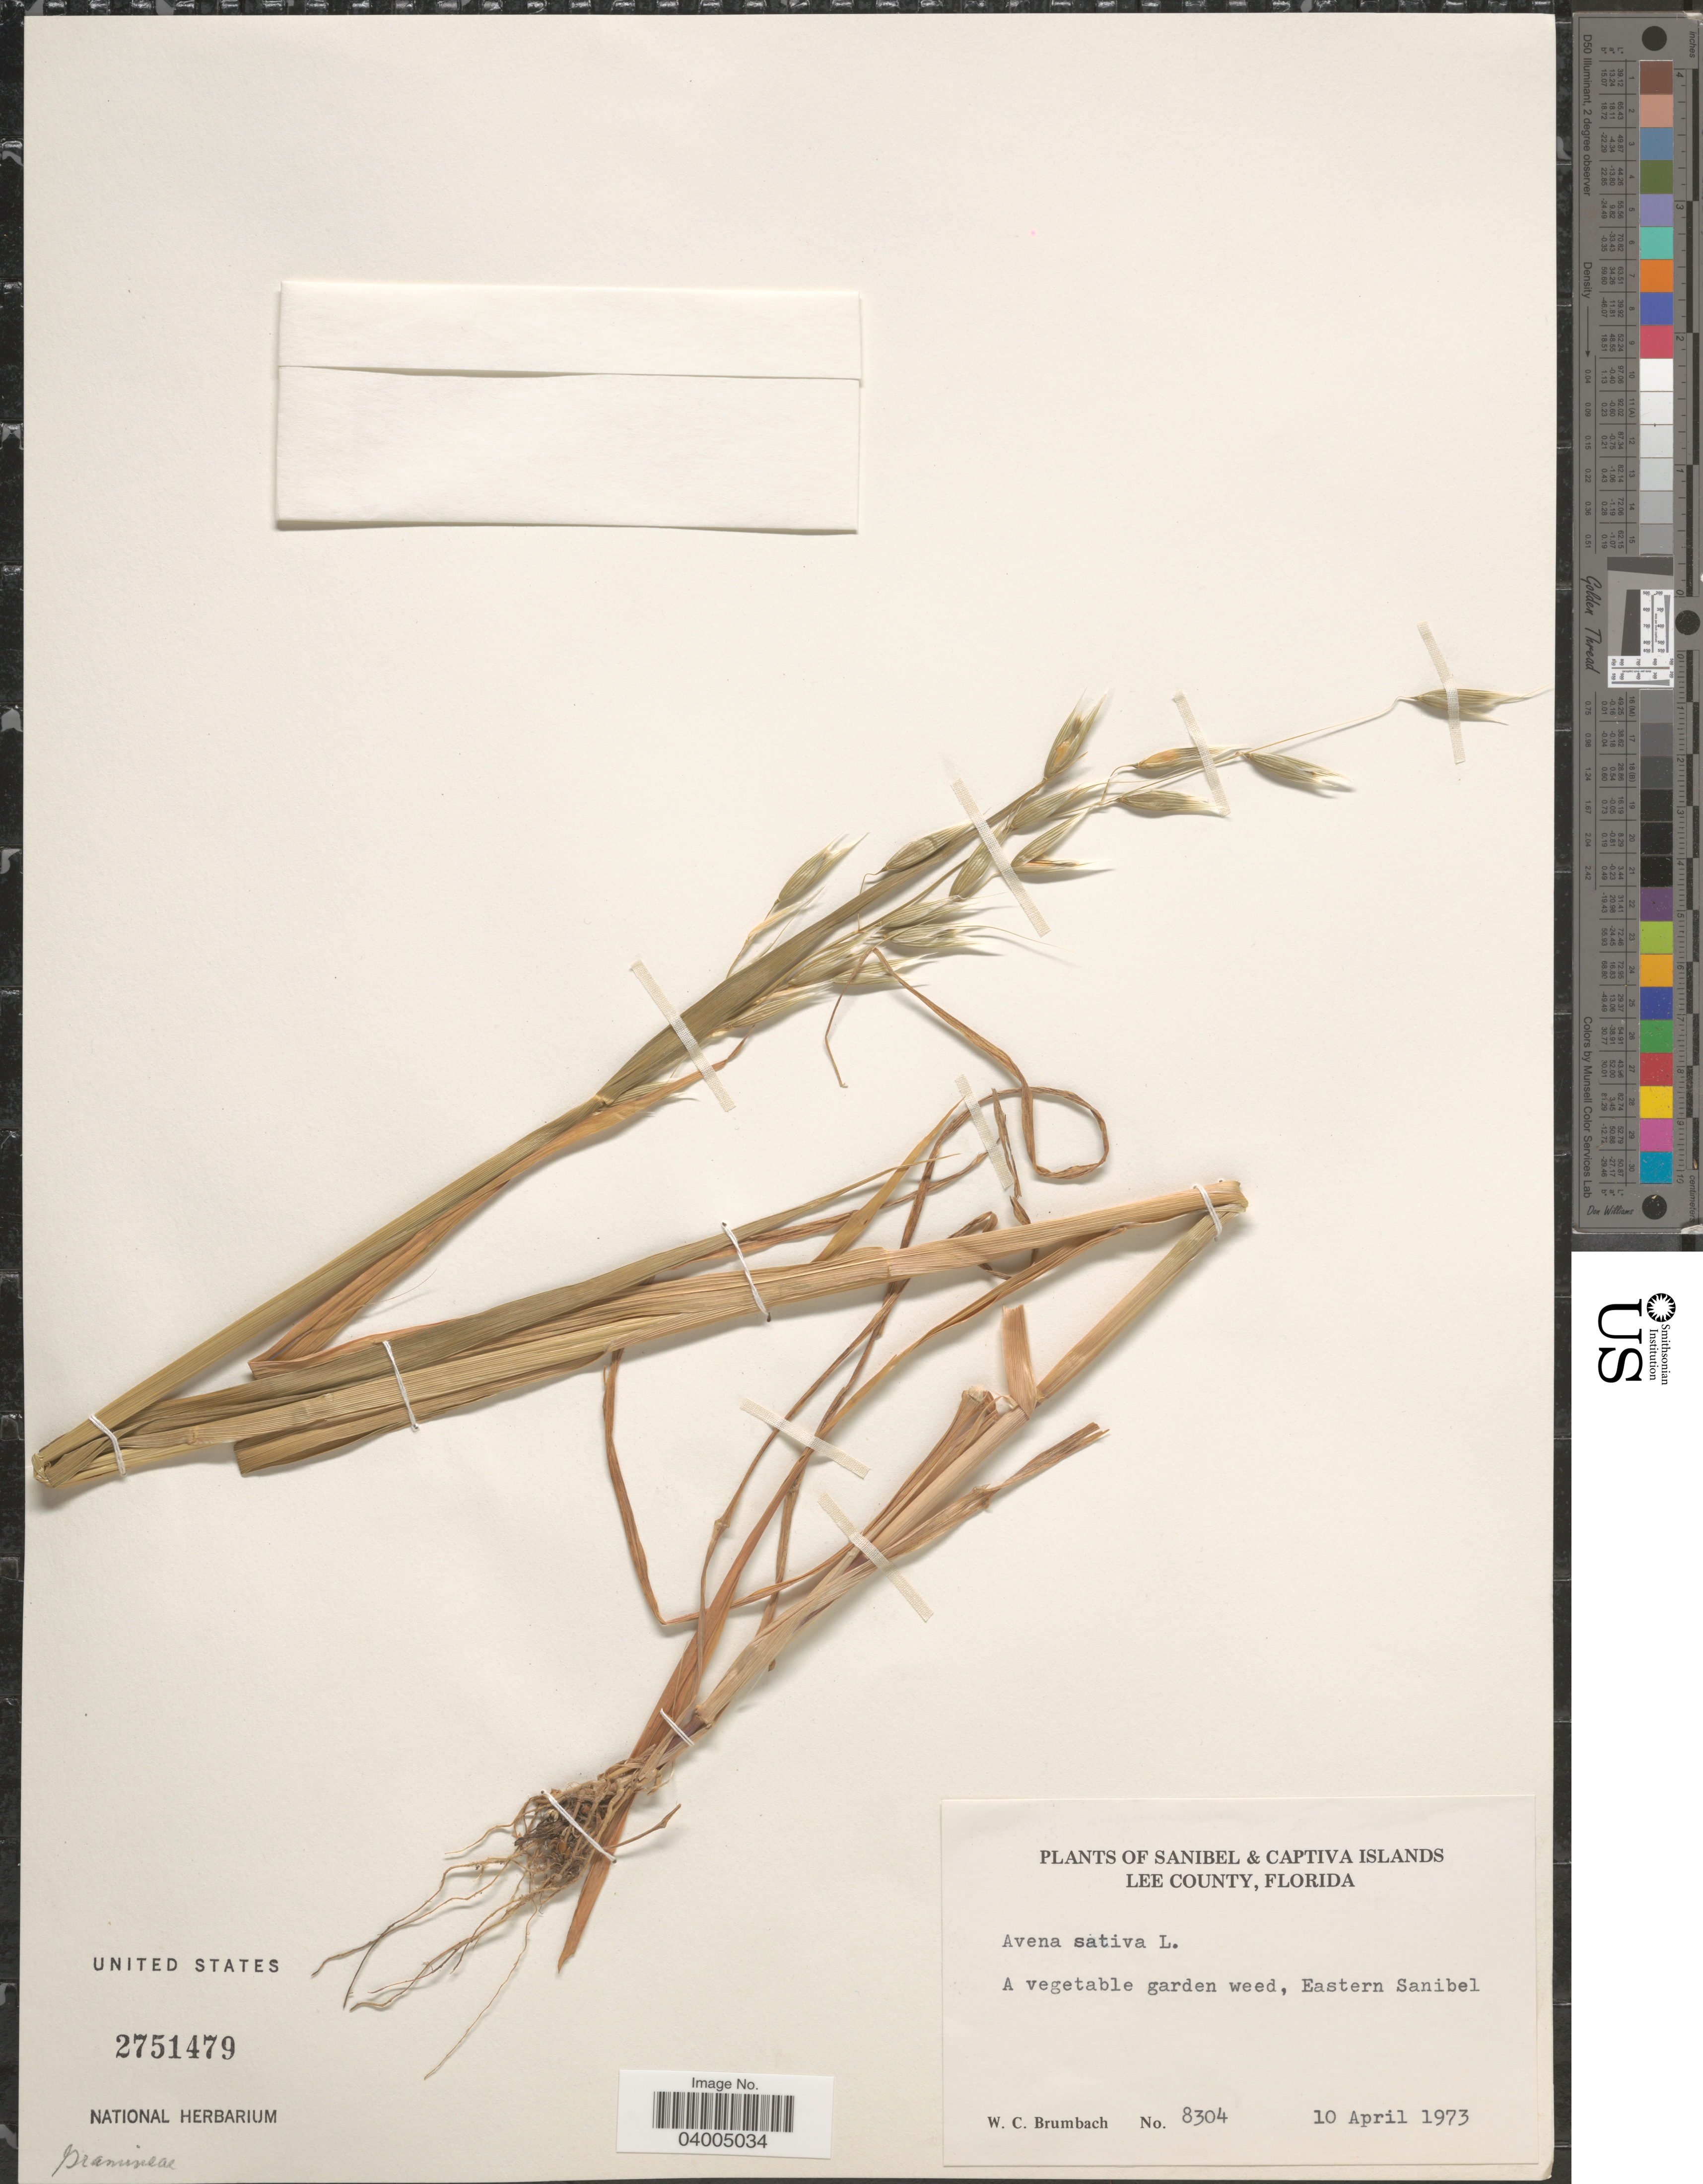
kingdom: Plantae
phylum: Tracheophyta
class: Liliopsida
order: Poales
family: Poaceae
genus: Avena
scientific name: Avena sativa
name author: L.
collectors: W. C. Brumbach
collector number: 8304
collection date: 1973-04-10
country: United States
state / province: Florida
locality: Sanibel & Captiva Islands. Lee County. Eastern Sanibel.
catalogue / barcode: US 2751479